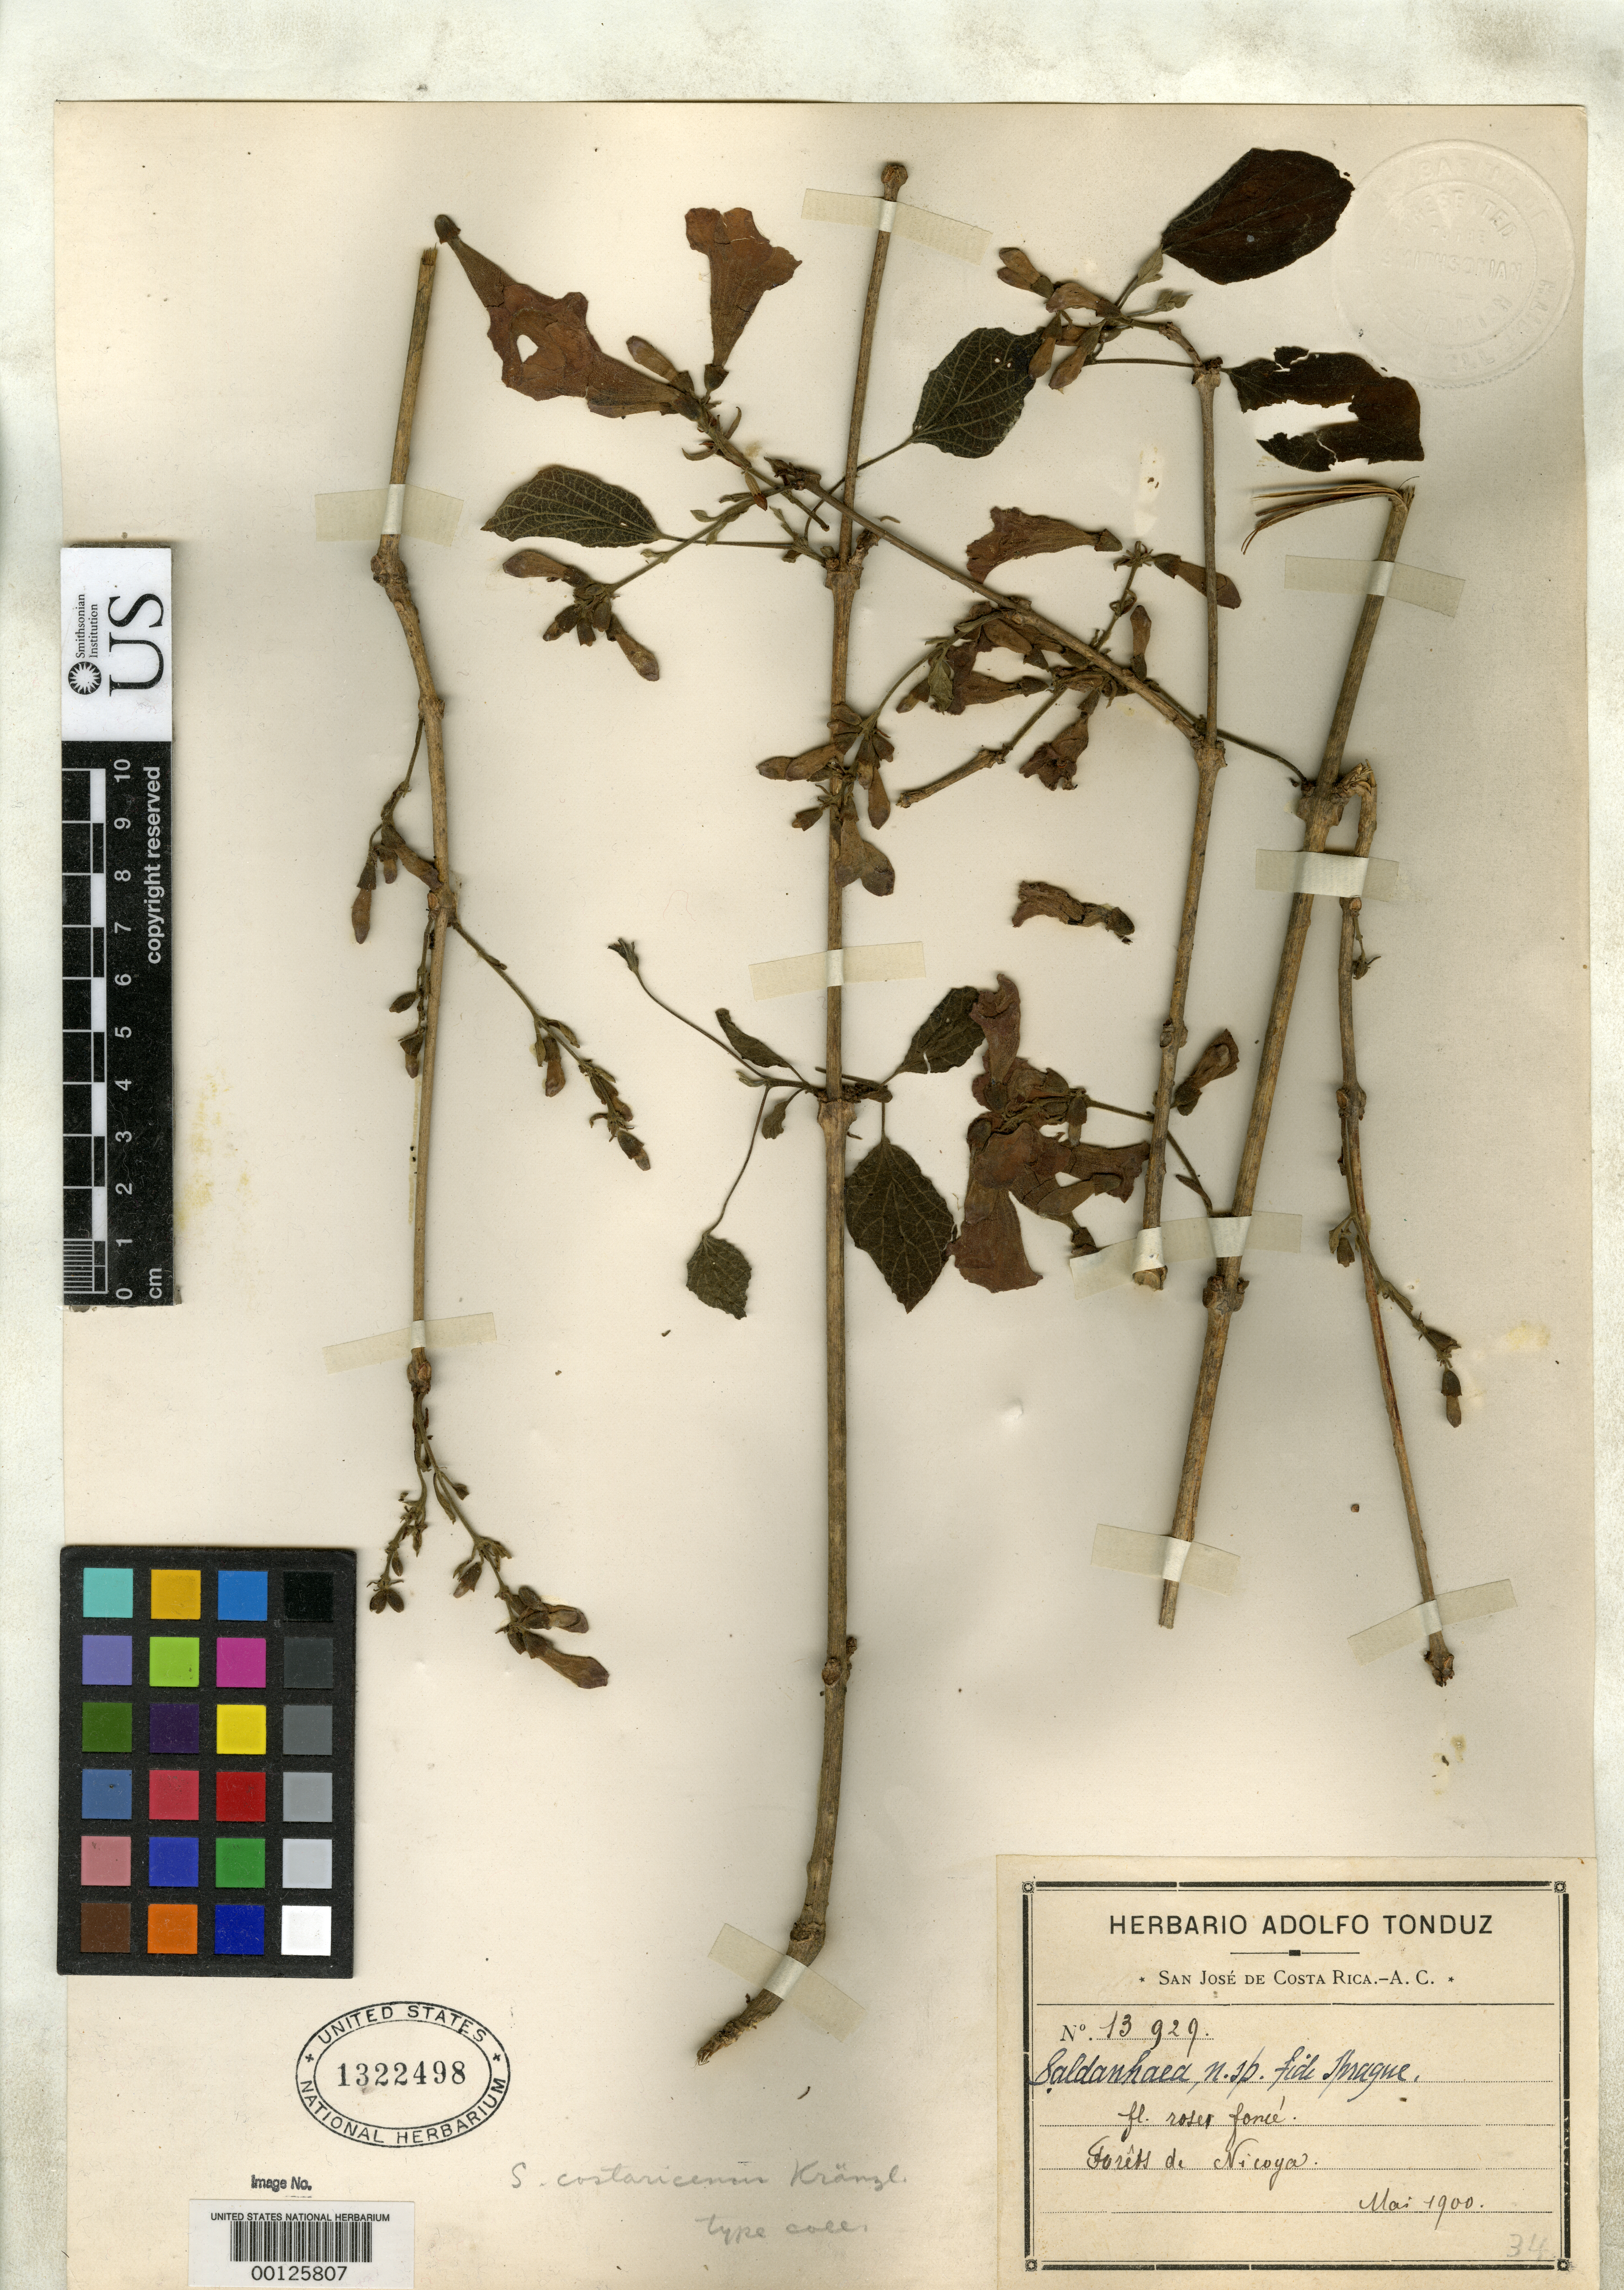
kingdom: Plantae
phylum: Tracheophyta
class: Magnoliopsida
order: Lamiales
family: Bignoniaceae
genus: Saldanhaea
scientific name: Saldanhaea costaricensis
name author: Kraenzl.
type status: Isotype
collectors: H. F. Pittier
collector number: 13929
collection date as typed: May 1900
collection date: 1900-05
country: Costa Rica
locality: Forests of Nicoya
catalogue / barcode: US 1322498